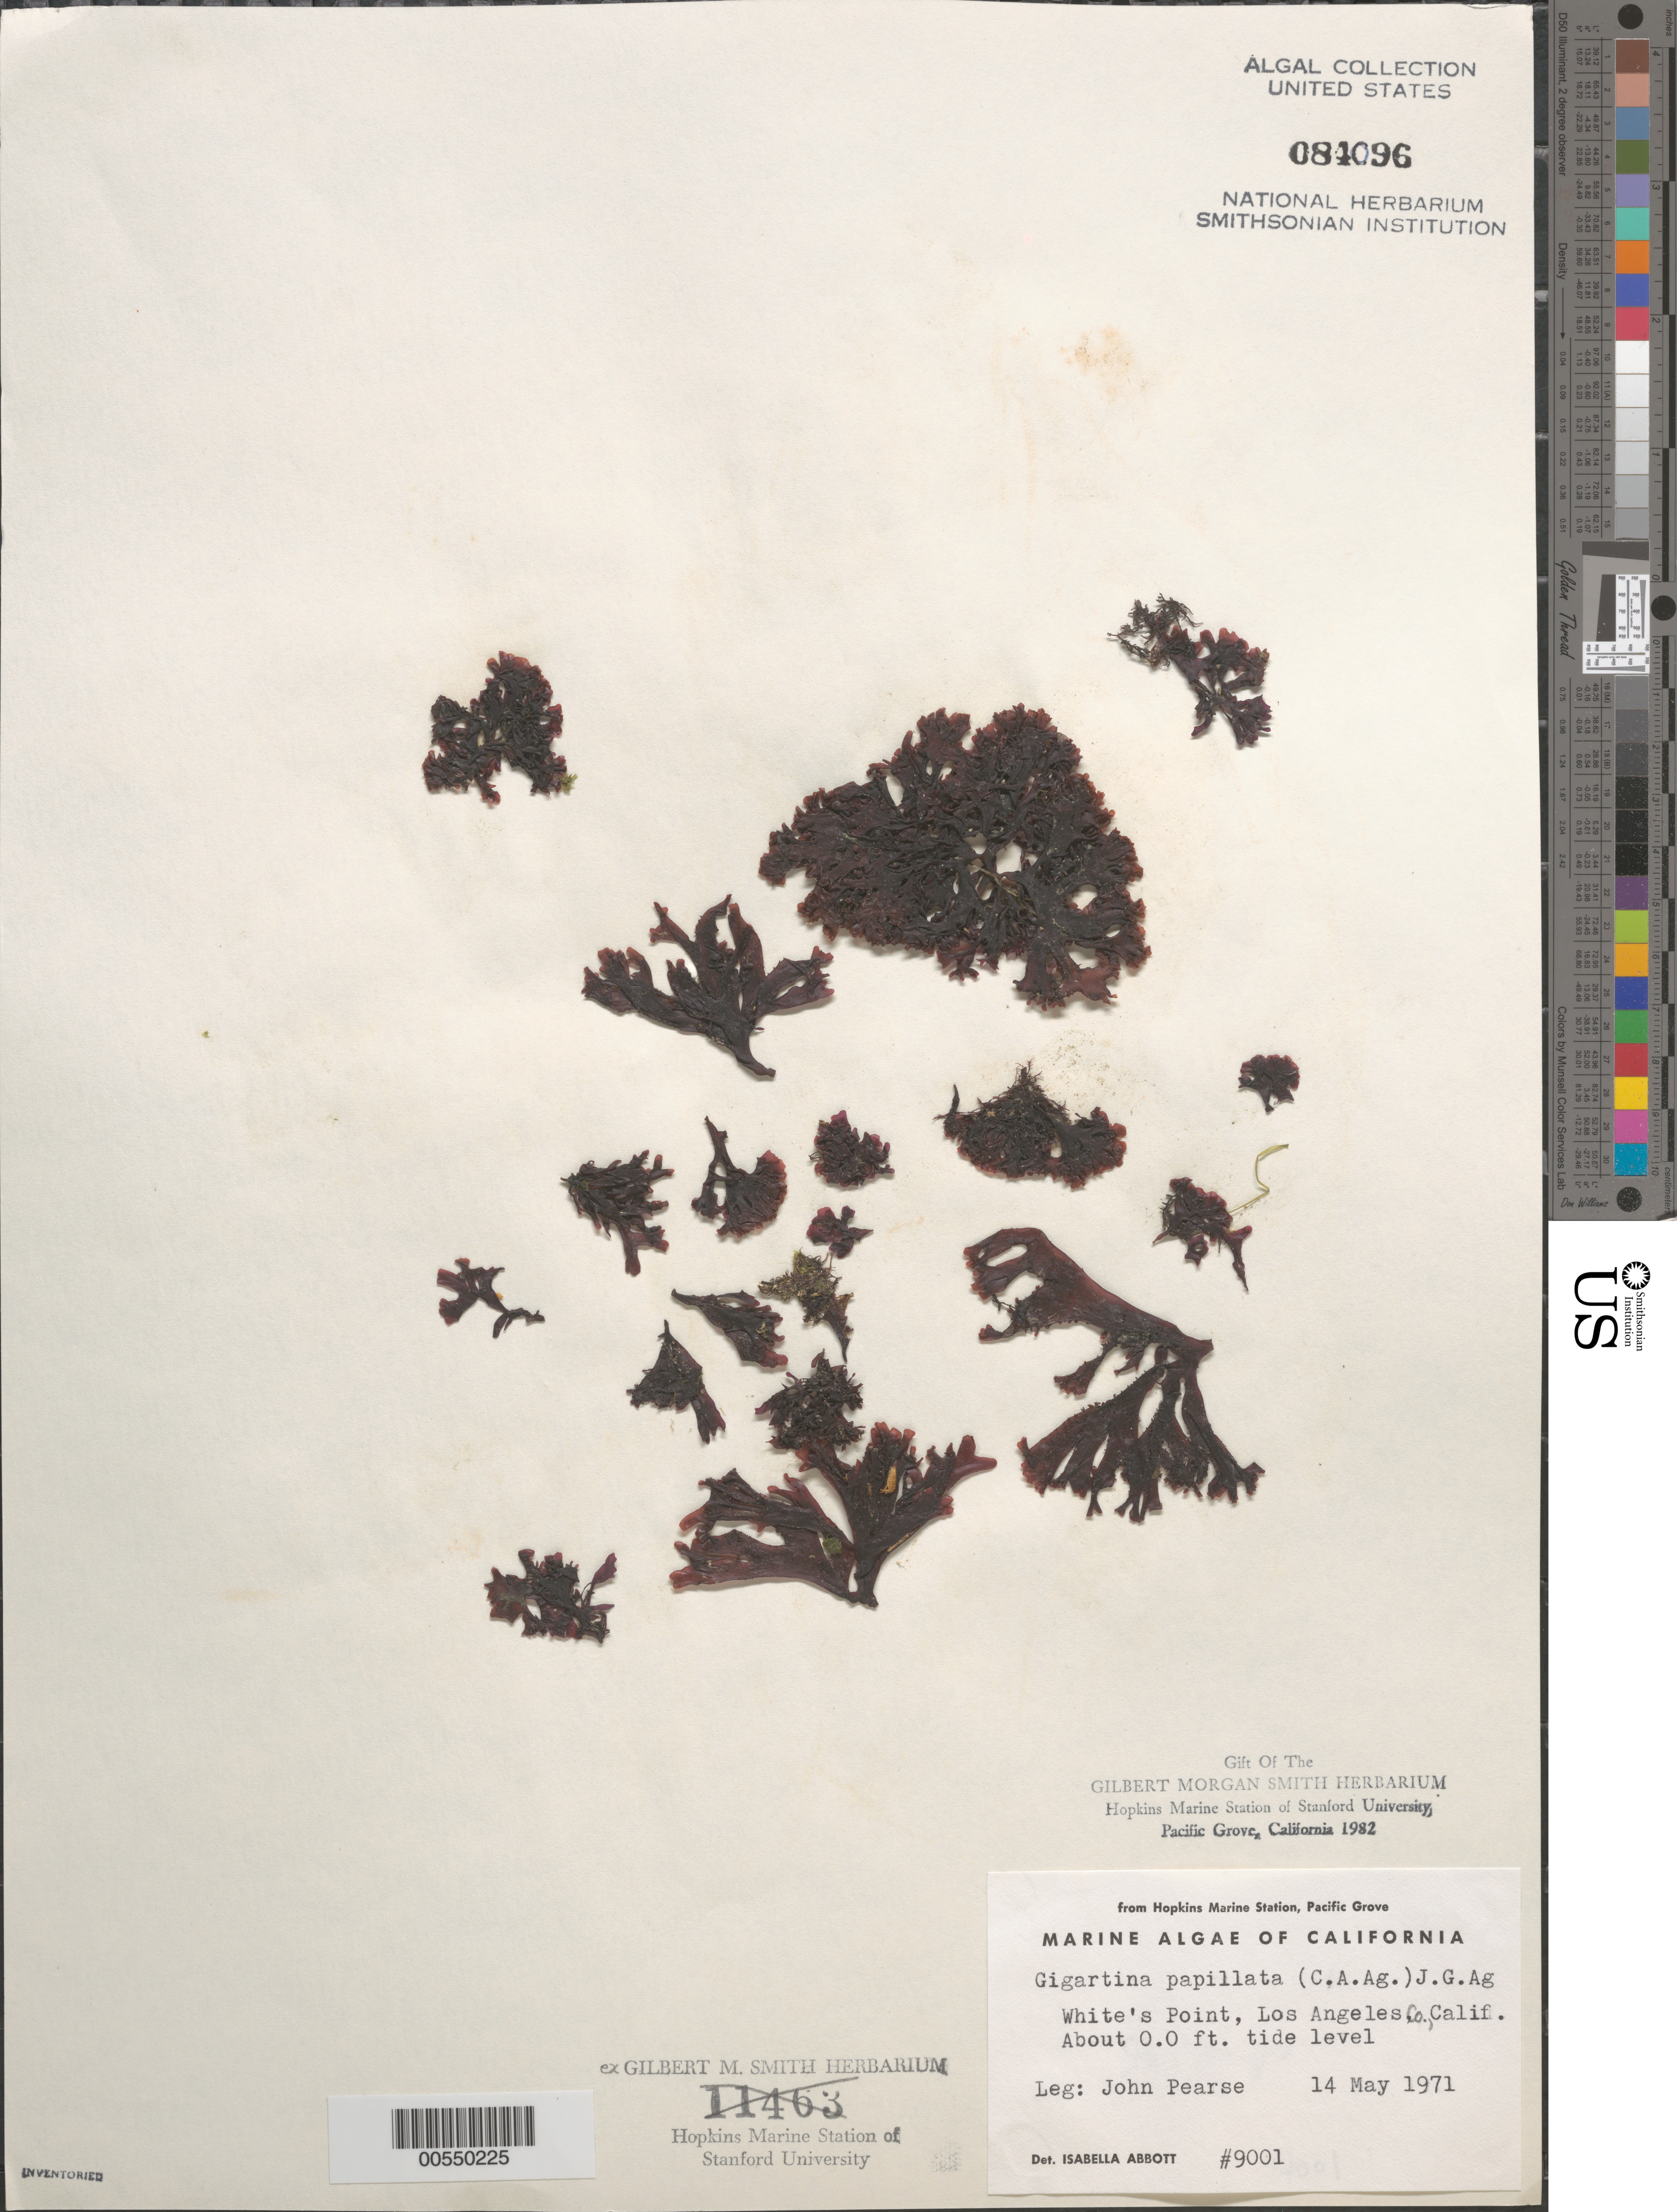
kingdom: Plantae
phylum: Rhodophyta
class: Florideophyceae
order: Gigartinales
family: Phyllophoraceae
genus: Mastocarpus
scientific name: Mastocarpus papillatus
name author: (C. Agardh) Kütz.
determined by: Algae name updating Project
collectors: J. Pearse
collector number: IAA 9001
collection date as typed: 14 May 1971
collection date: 1971-05-14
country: United States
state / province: California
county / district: Los Angeles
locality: White's Point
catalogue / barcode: US 84096